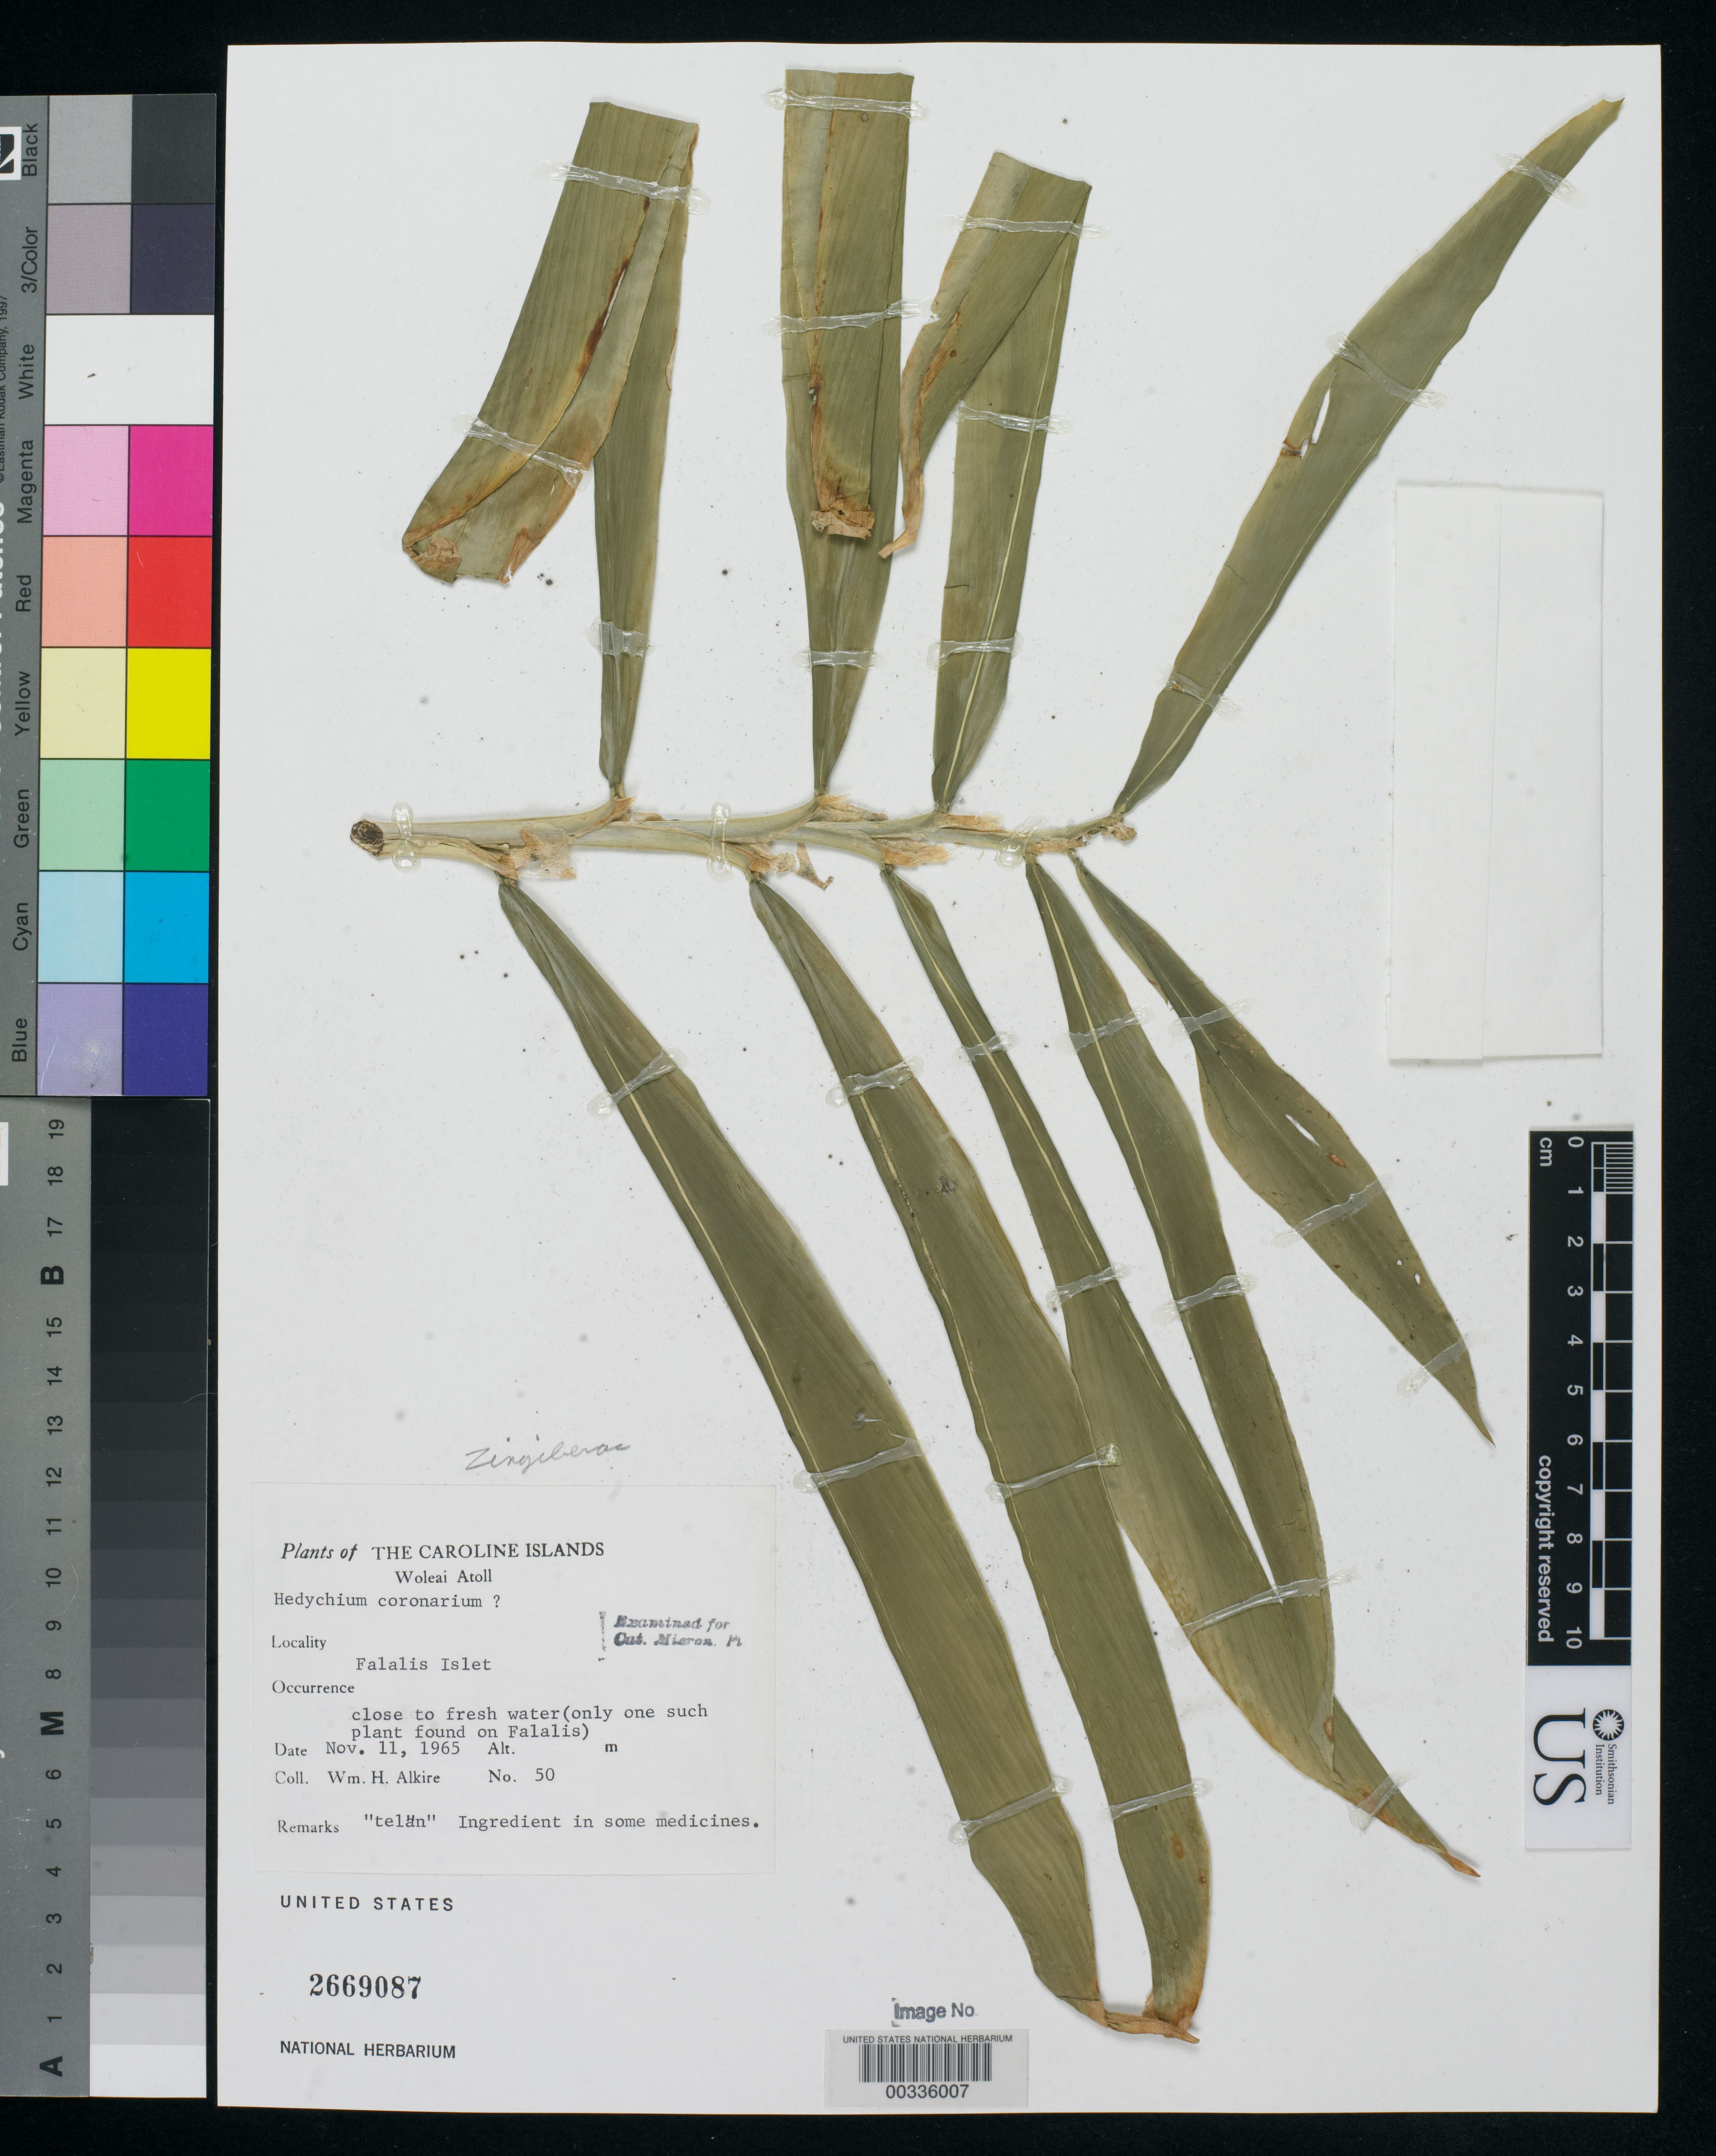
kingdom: Plantae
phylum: Tracheophyta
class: Liliopsida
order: Zingiberales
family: Zingiberaceae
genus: Hedychium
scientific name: Hedychium coronarium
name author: J. Koenig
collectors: W. Alkire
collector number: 50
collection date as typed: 11 Nov 1965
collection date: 1965-11-11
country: Micronesia, Federated States of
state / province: Yap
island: Woleai Atoll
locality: Falalis Islet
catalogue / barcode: US 2669087